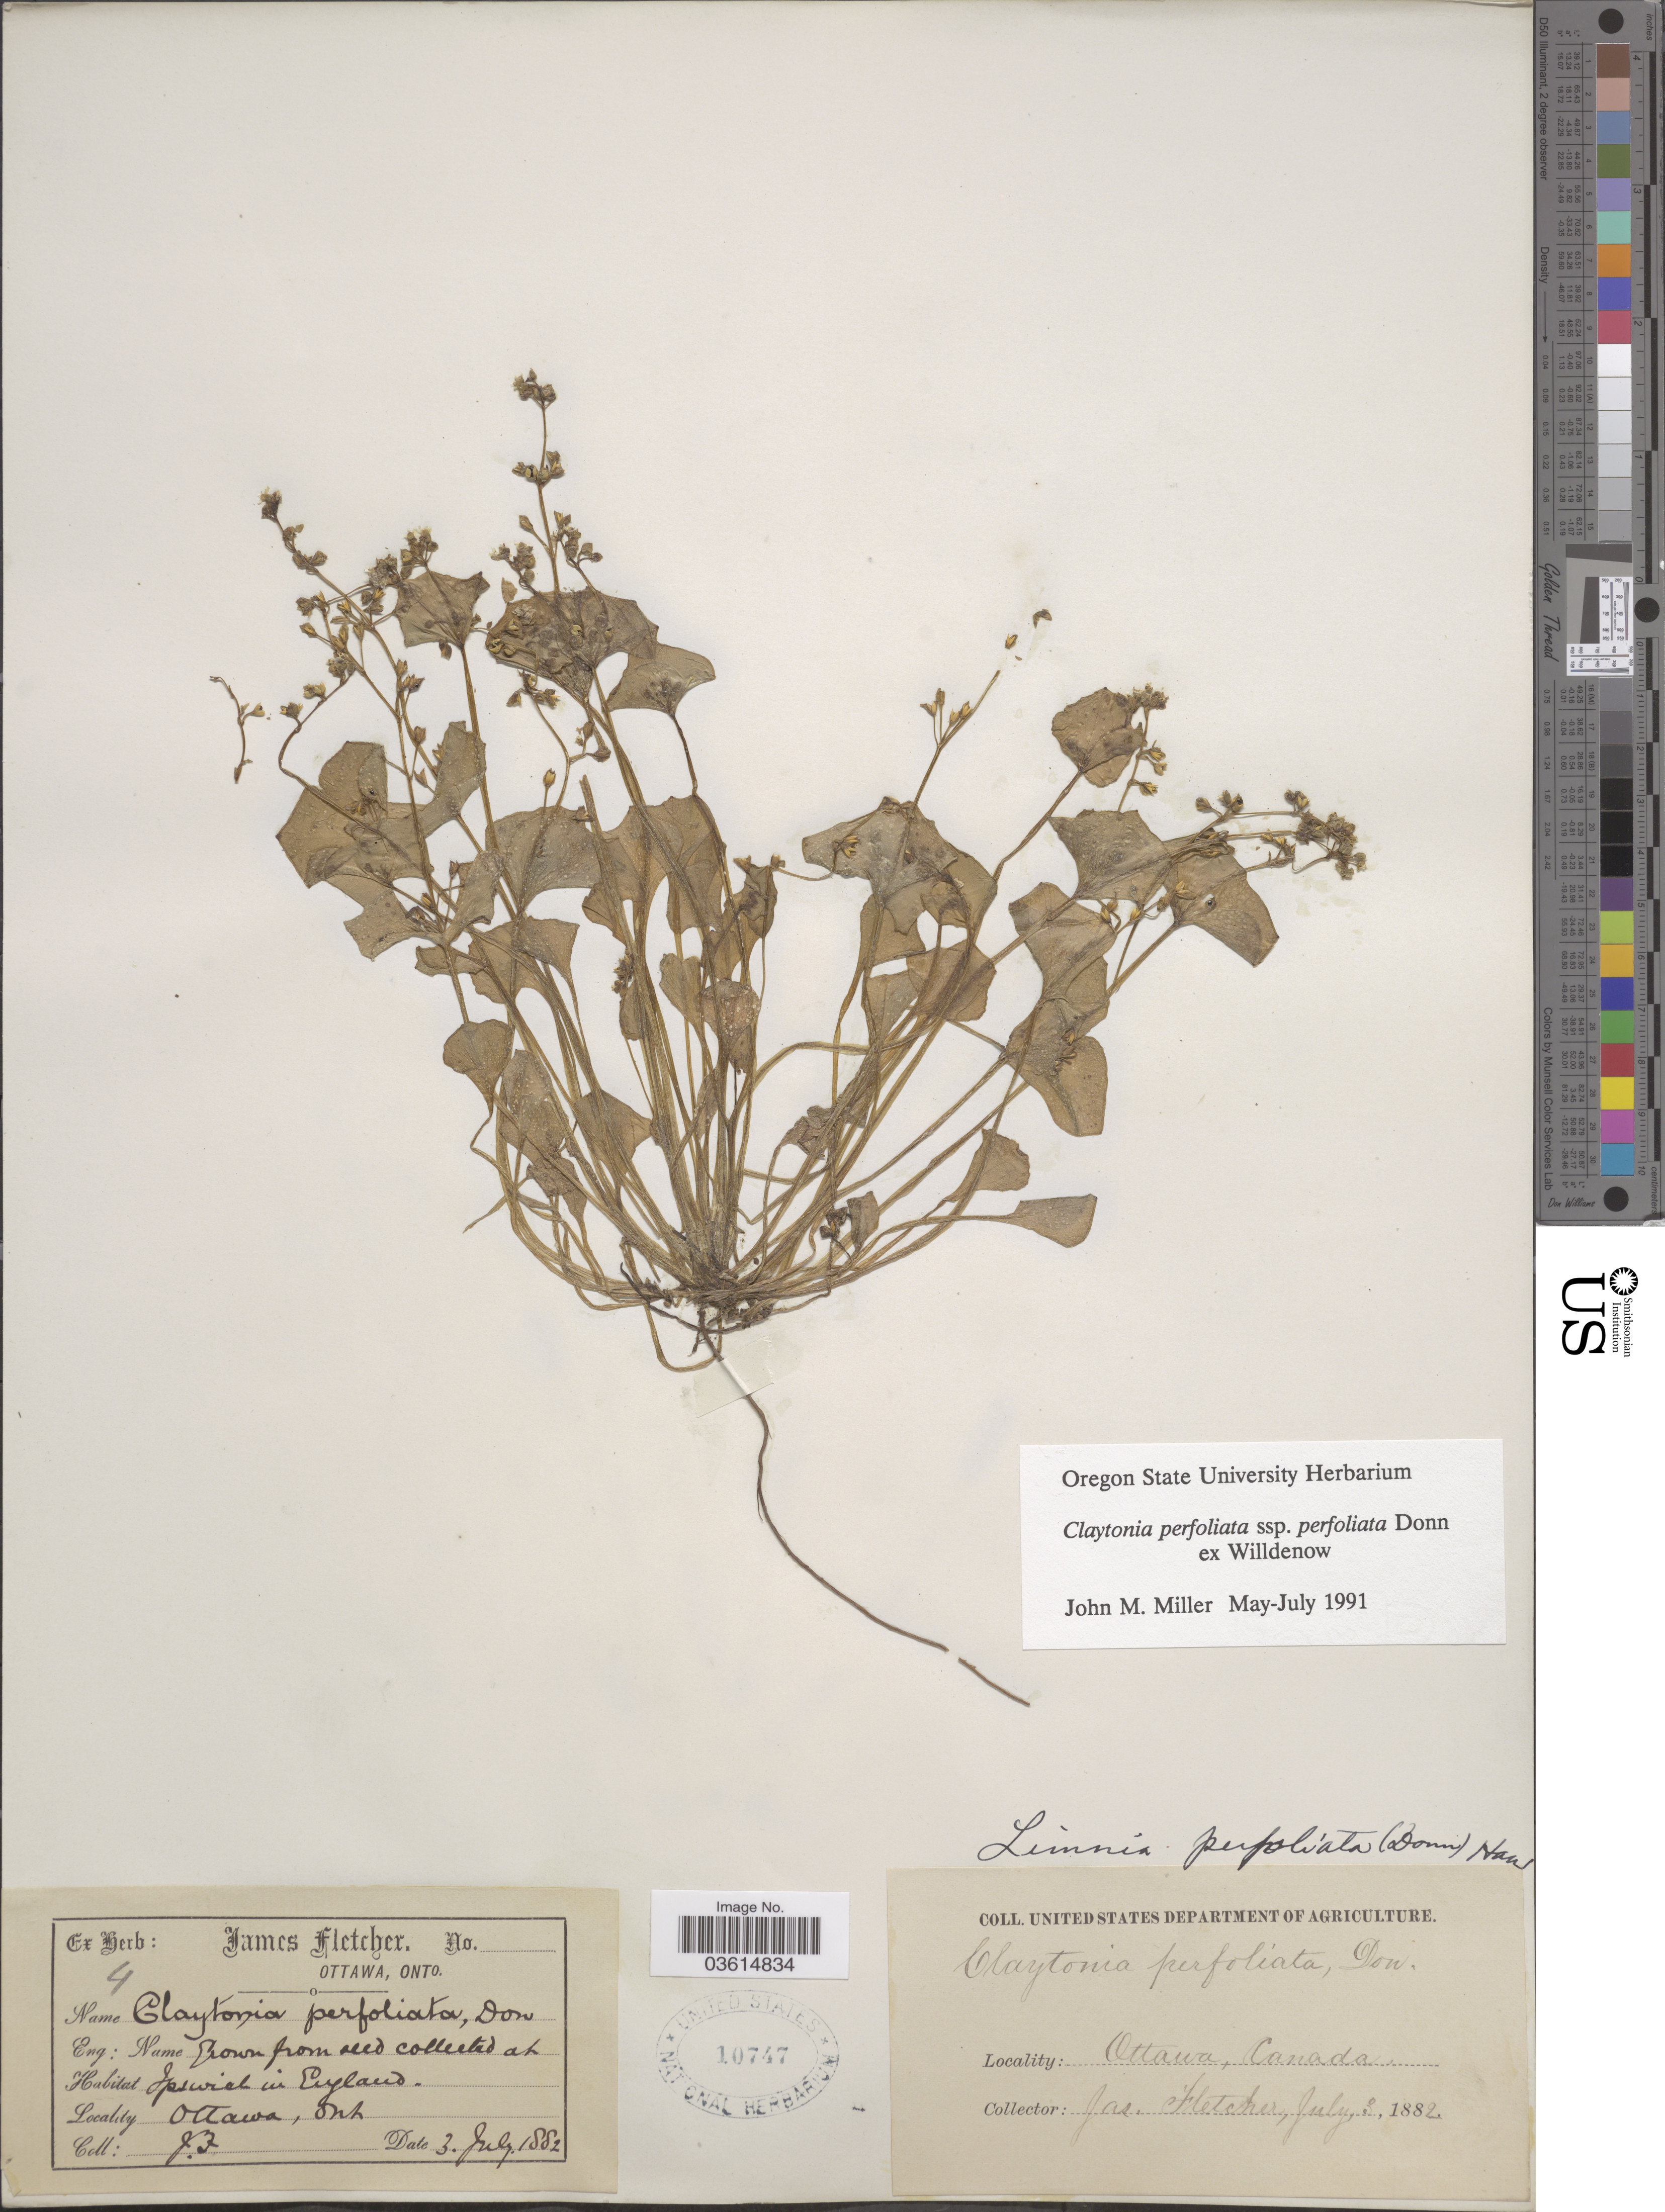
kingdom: Plantae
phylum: Tracheophyta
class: Magnoliopsida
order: Caryophyllales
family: Montiaceae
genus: Claytonia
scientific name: Claytonia perfoliata subsp. perfoliata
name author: Donn ex Willd.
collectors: J. Fletcher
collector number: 4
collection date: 1882-07-03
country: Canada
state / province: Ontario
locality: Ottawa.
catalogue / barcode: US 10747